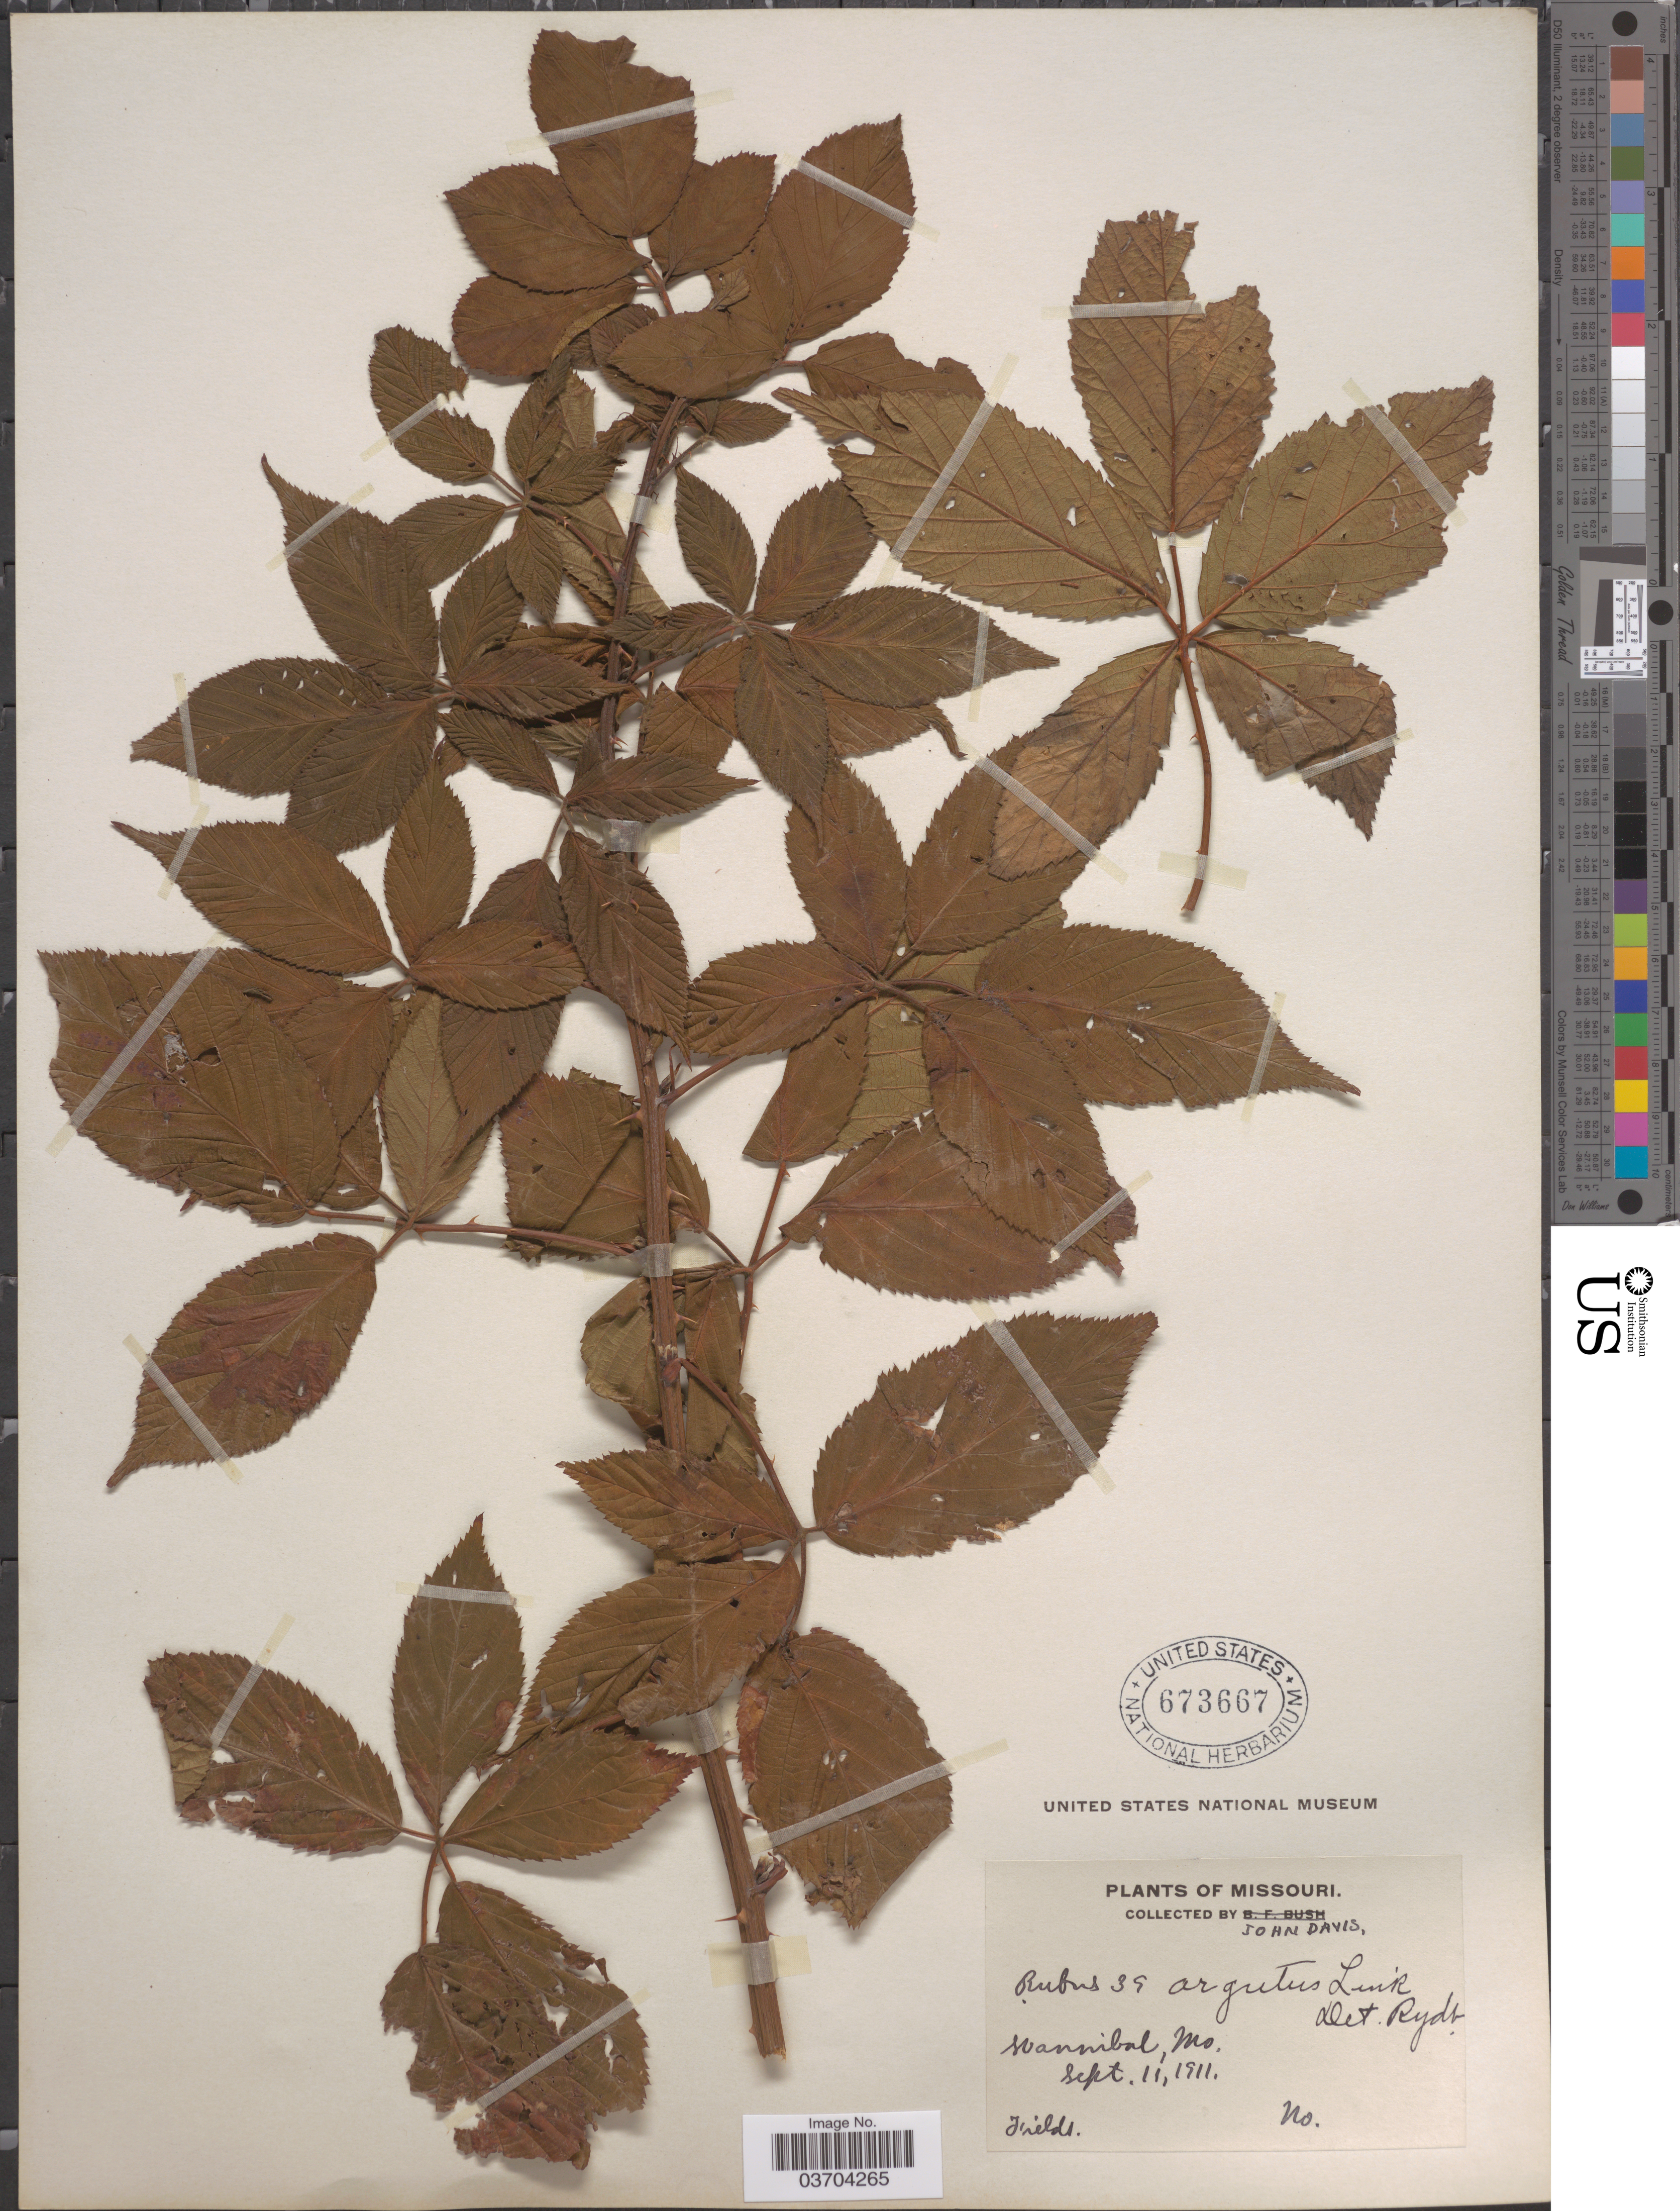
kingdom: Plantae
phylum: Tracheophyta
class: Magnoliopsida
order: Rosales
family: Rosaceae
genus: Rubus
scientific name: Rubus argutus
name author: Link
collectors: J. Davis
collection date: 1911-09-11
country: United States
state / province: Missouri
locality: Hannibal.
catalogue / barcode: US 673667